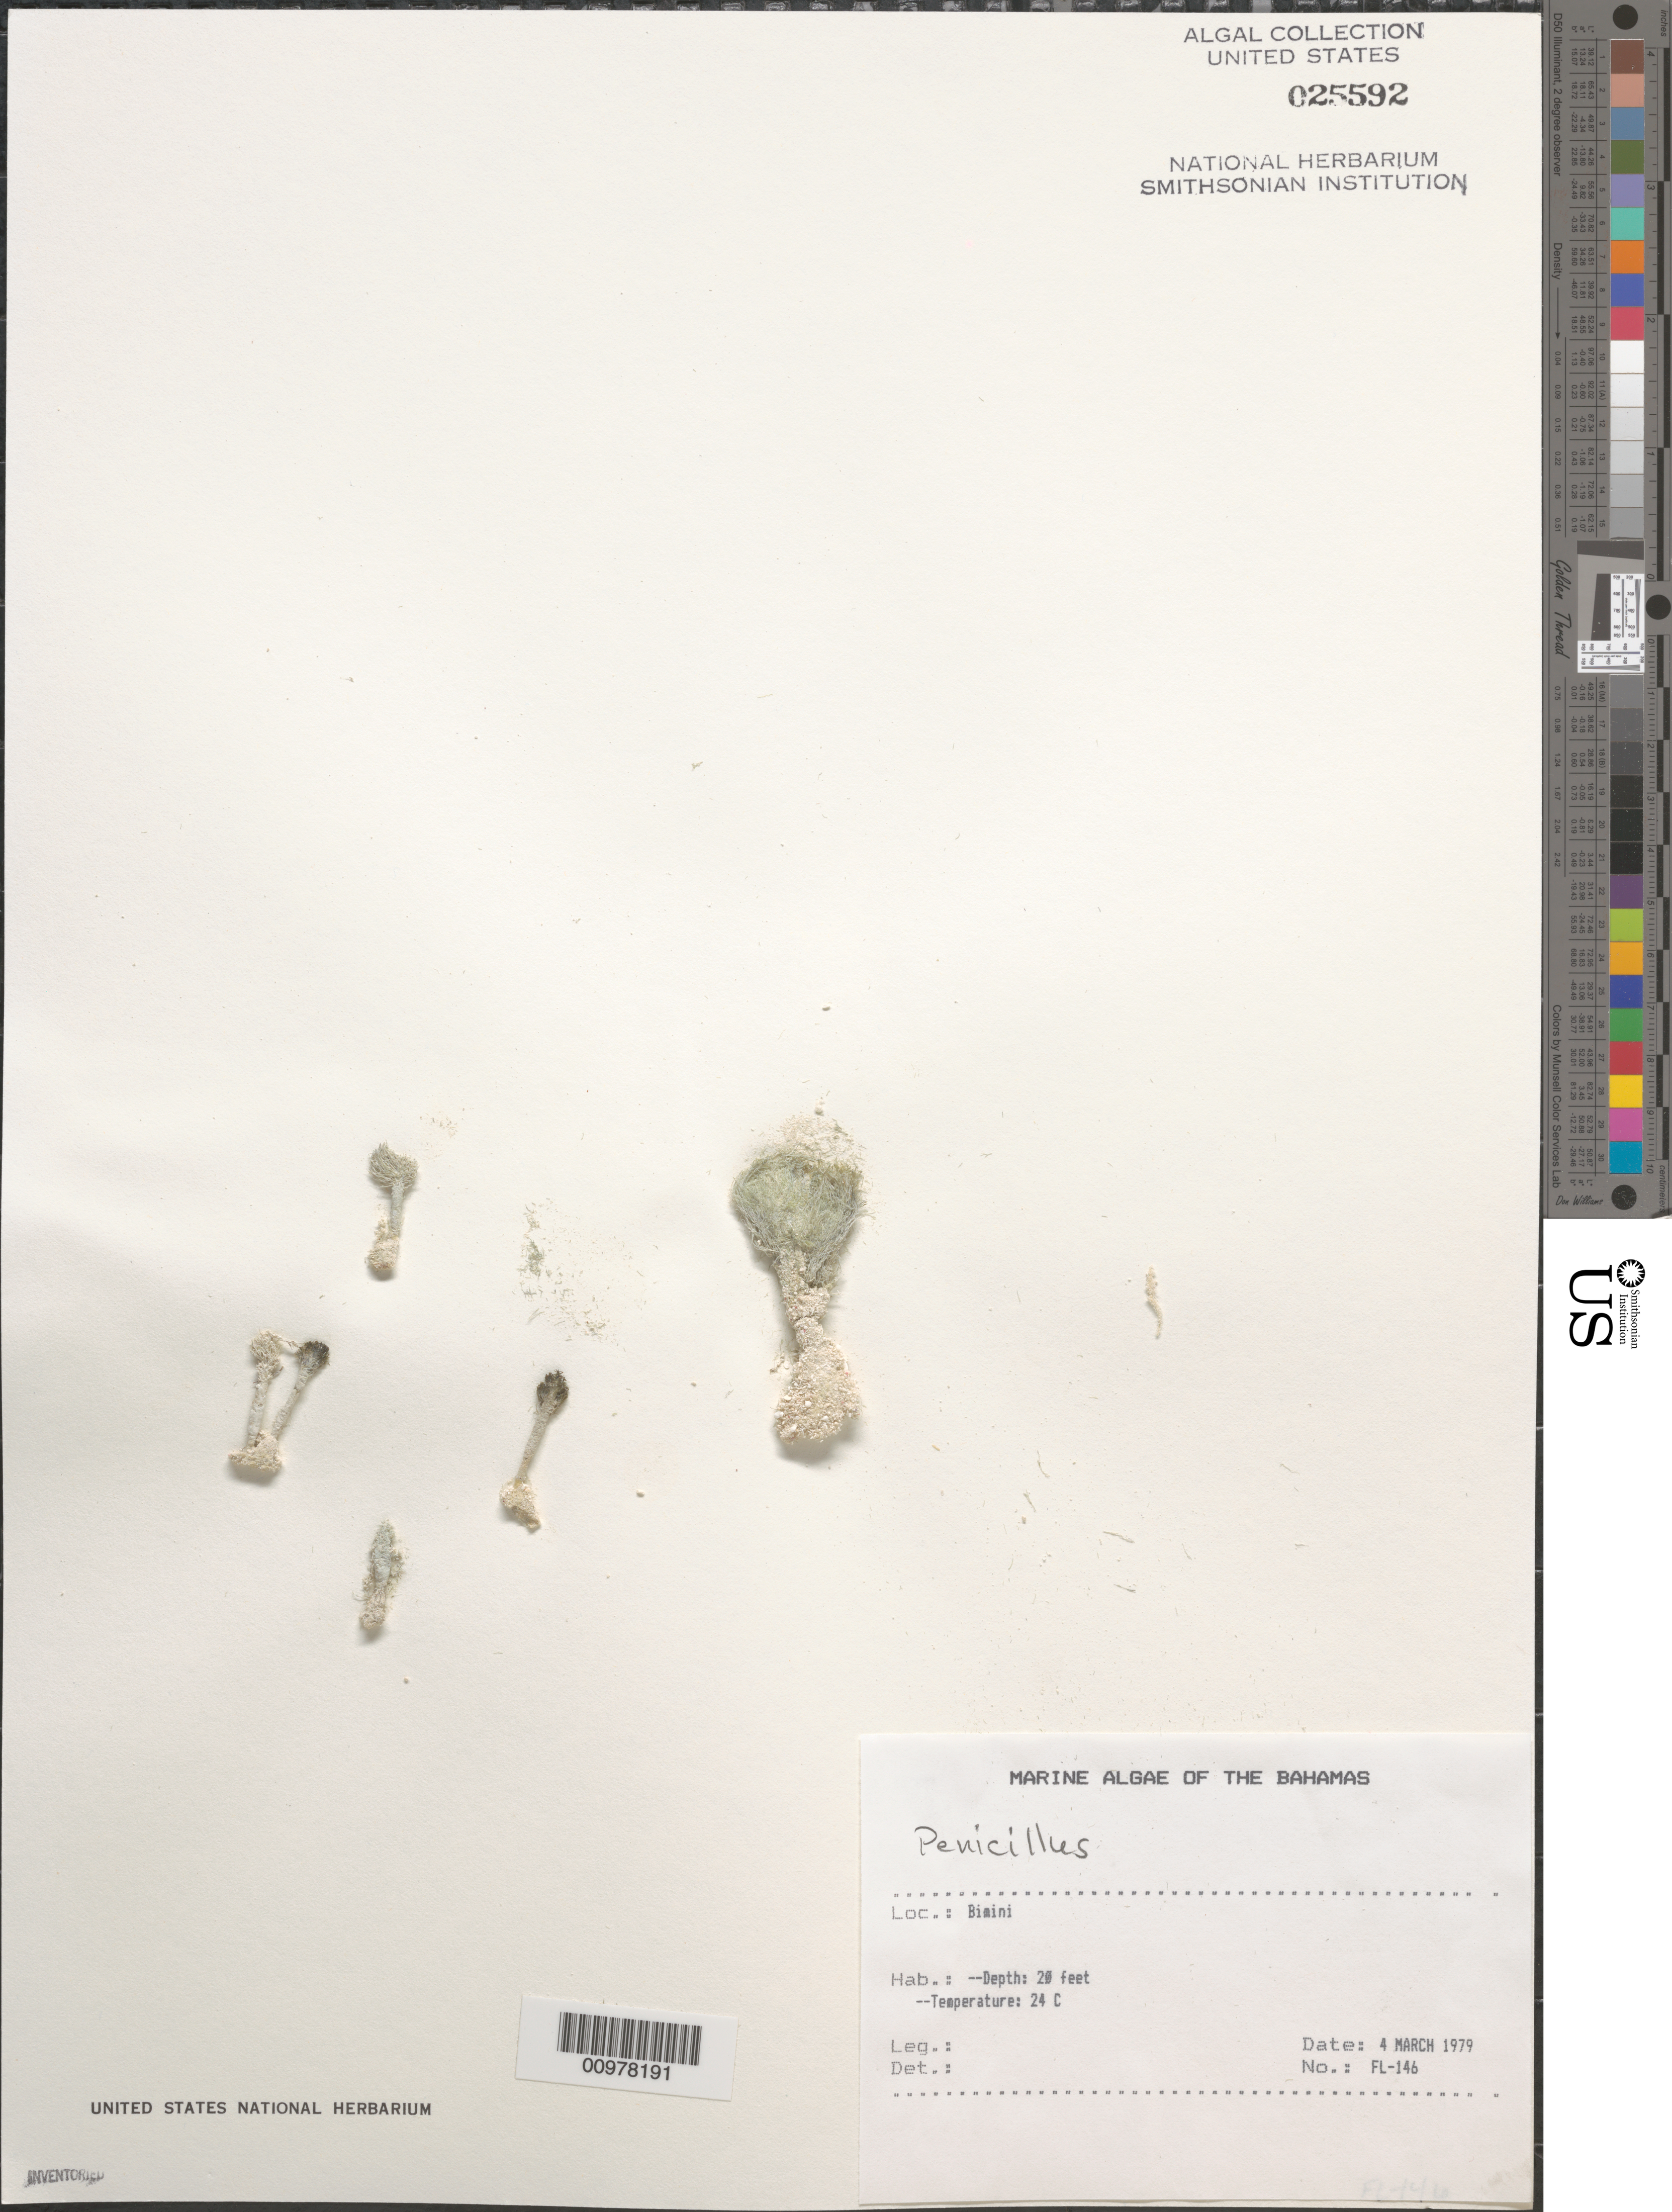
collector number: FL-146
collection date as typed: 04 Mar 1979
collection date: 1979-03-04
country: Bahamas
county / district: Bimini District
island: Bimini Island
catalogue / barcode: US 25592